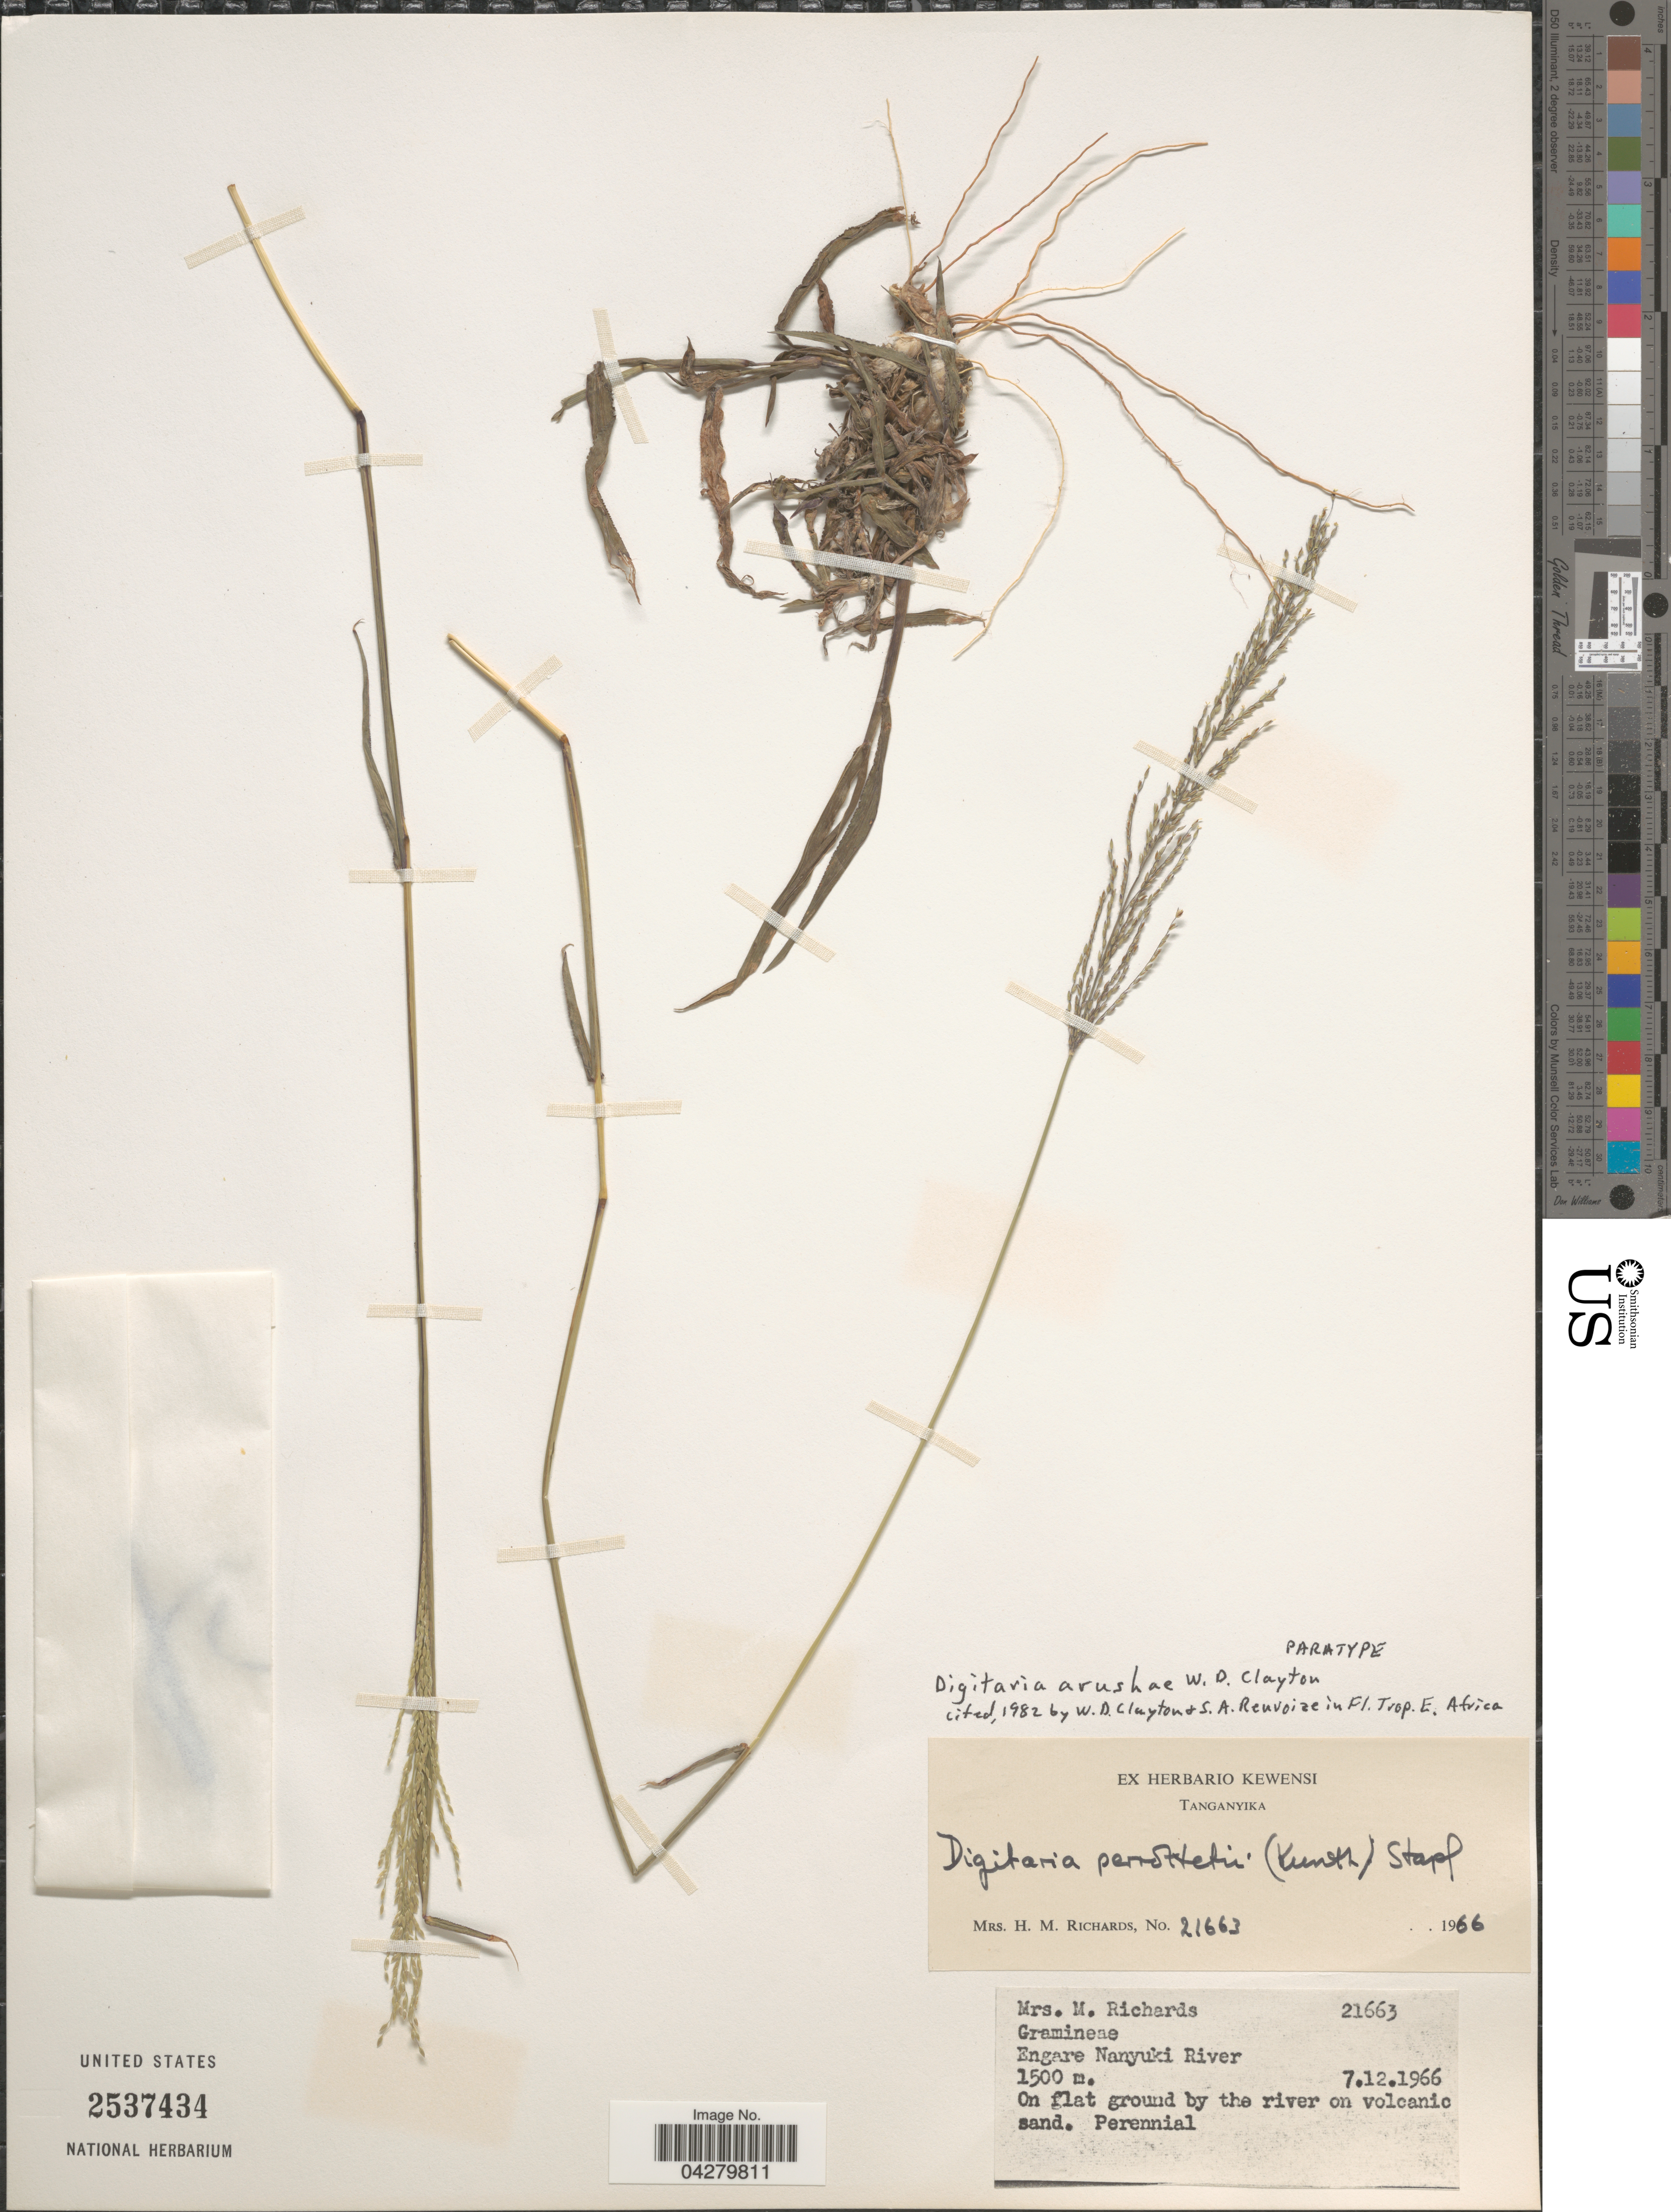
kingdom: Plantae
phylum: Tracheophyta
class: Liliopsida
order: Poales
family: Poaceae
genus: Digitaria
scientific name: Digitaria arushae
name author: Clayton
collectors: M. Richards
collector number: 21663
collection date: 1966-12-07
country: Tanzania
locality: Tanganyika. Engare Nanyuki River.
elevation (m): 1500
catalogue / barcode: US 2537434